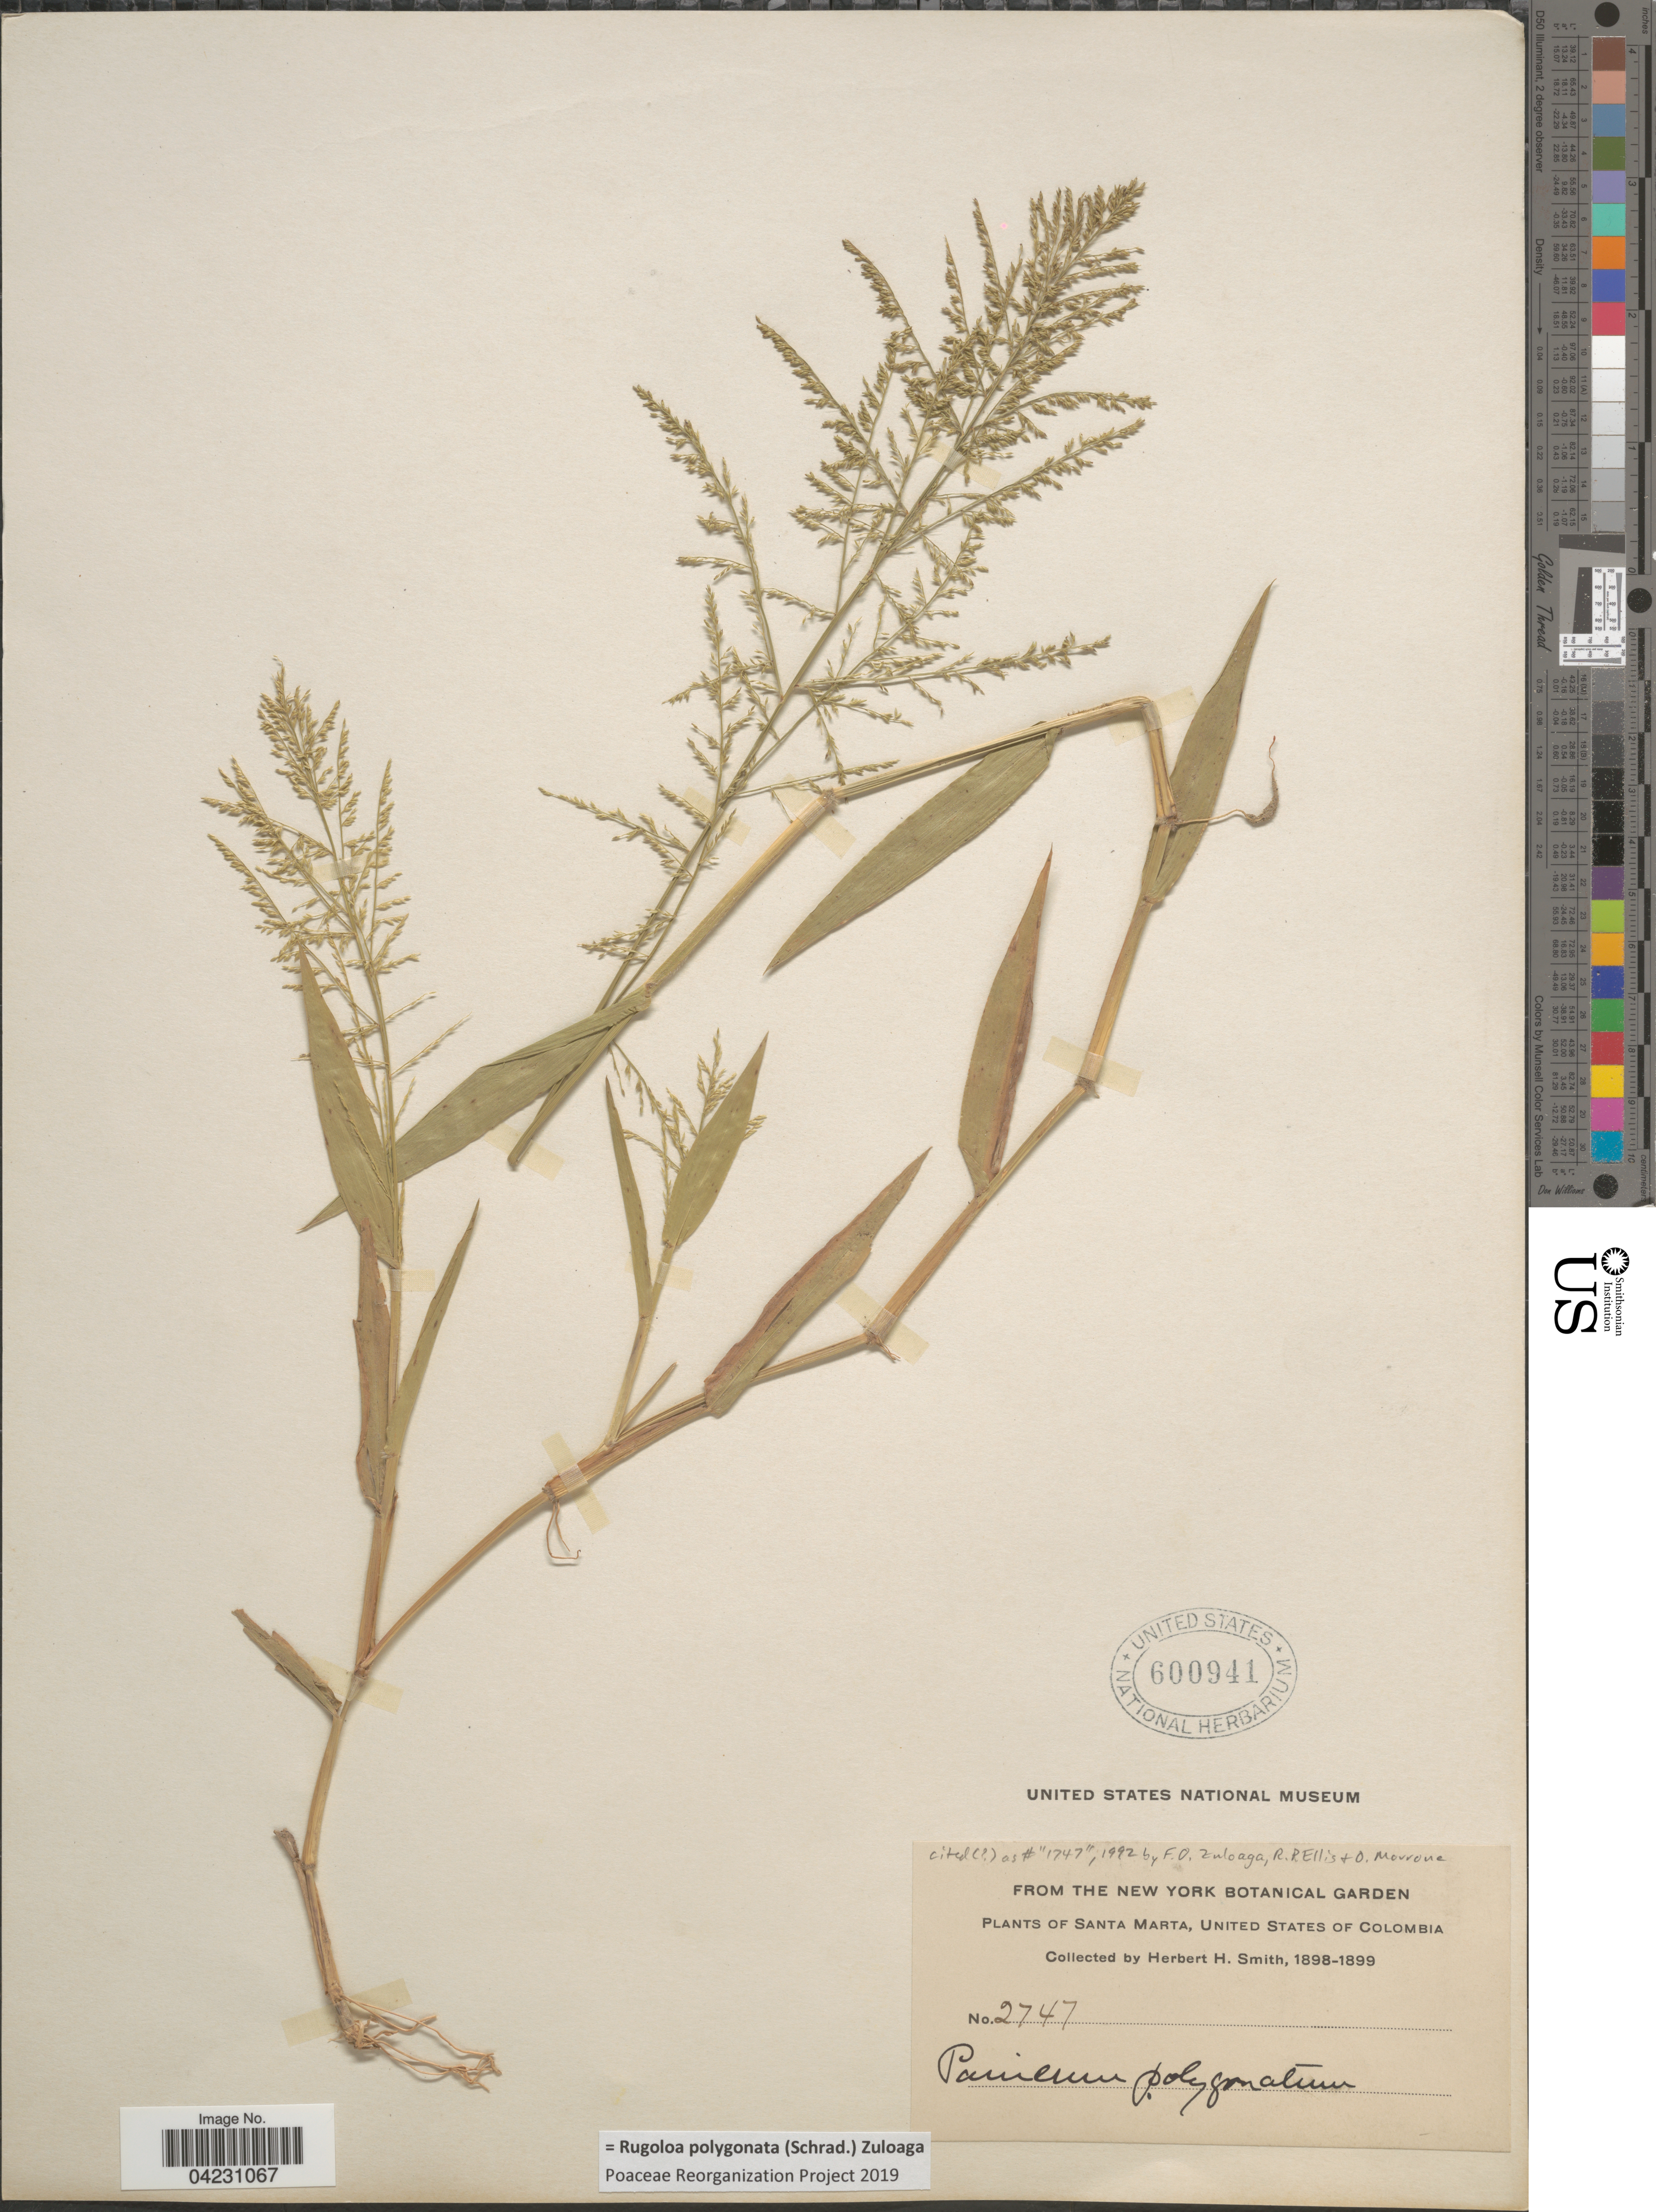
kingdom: Plantae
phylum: Tracheophyta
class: Liliopsida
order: Poales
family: Poaceae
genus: Rugoloa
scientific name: Rugoloa polygonata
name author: (Schrad.) Zuloaga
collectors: Herbert H. Smith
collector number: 2747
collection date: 1898/1899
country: Colombia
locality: Santa Marta, United States of Colombia.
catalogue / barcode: US 600941